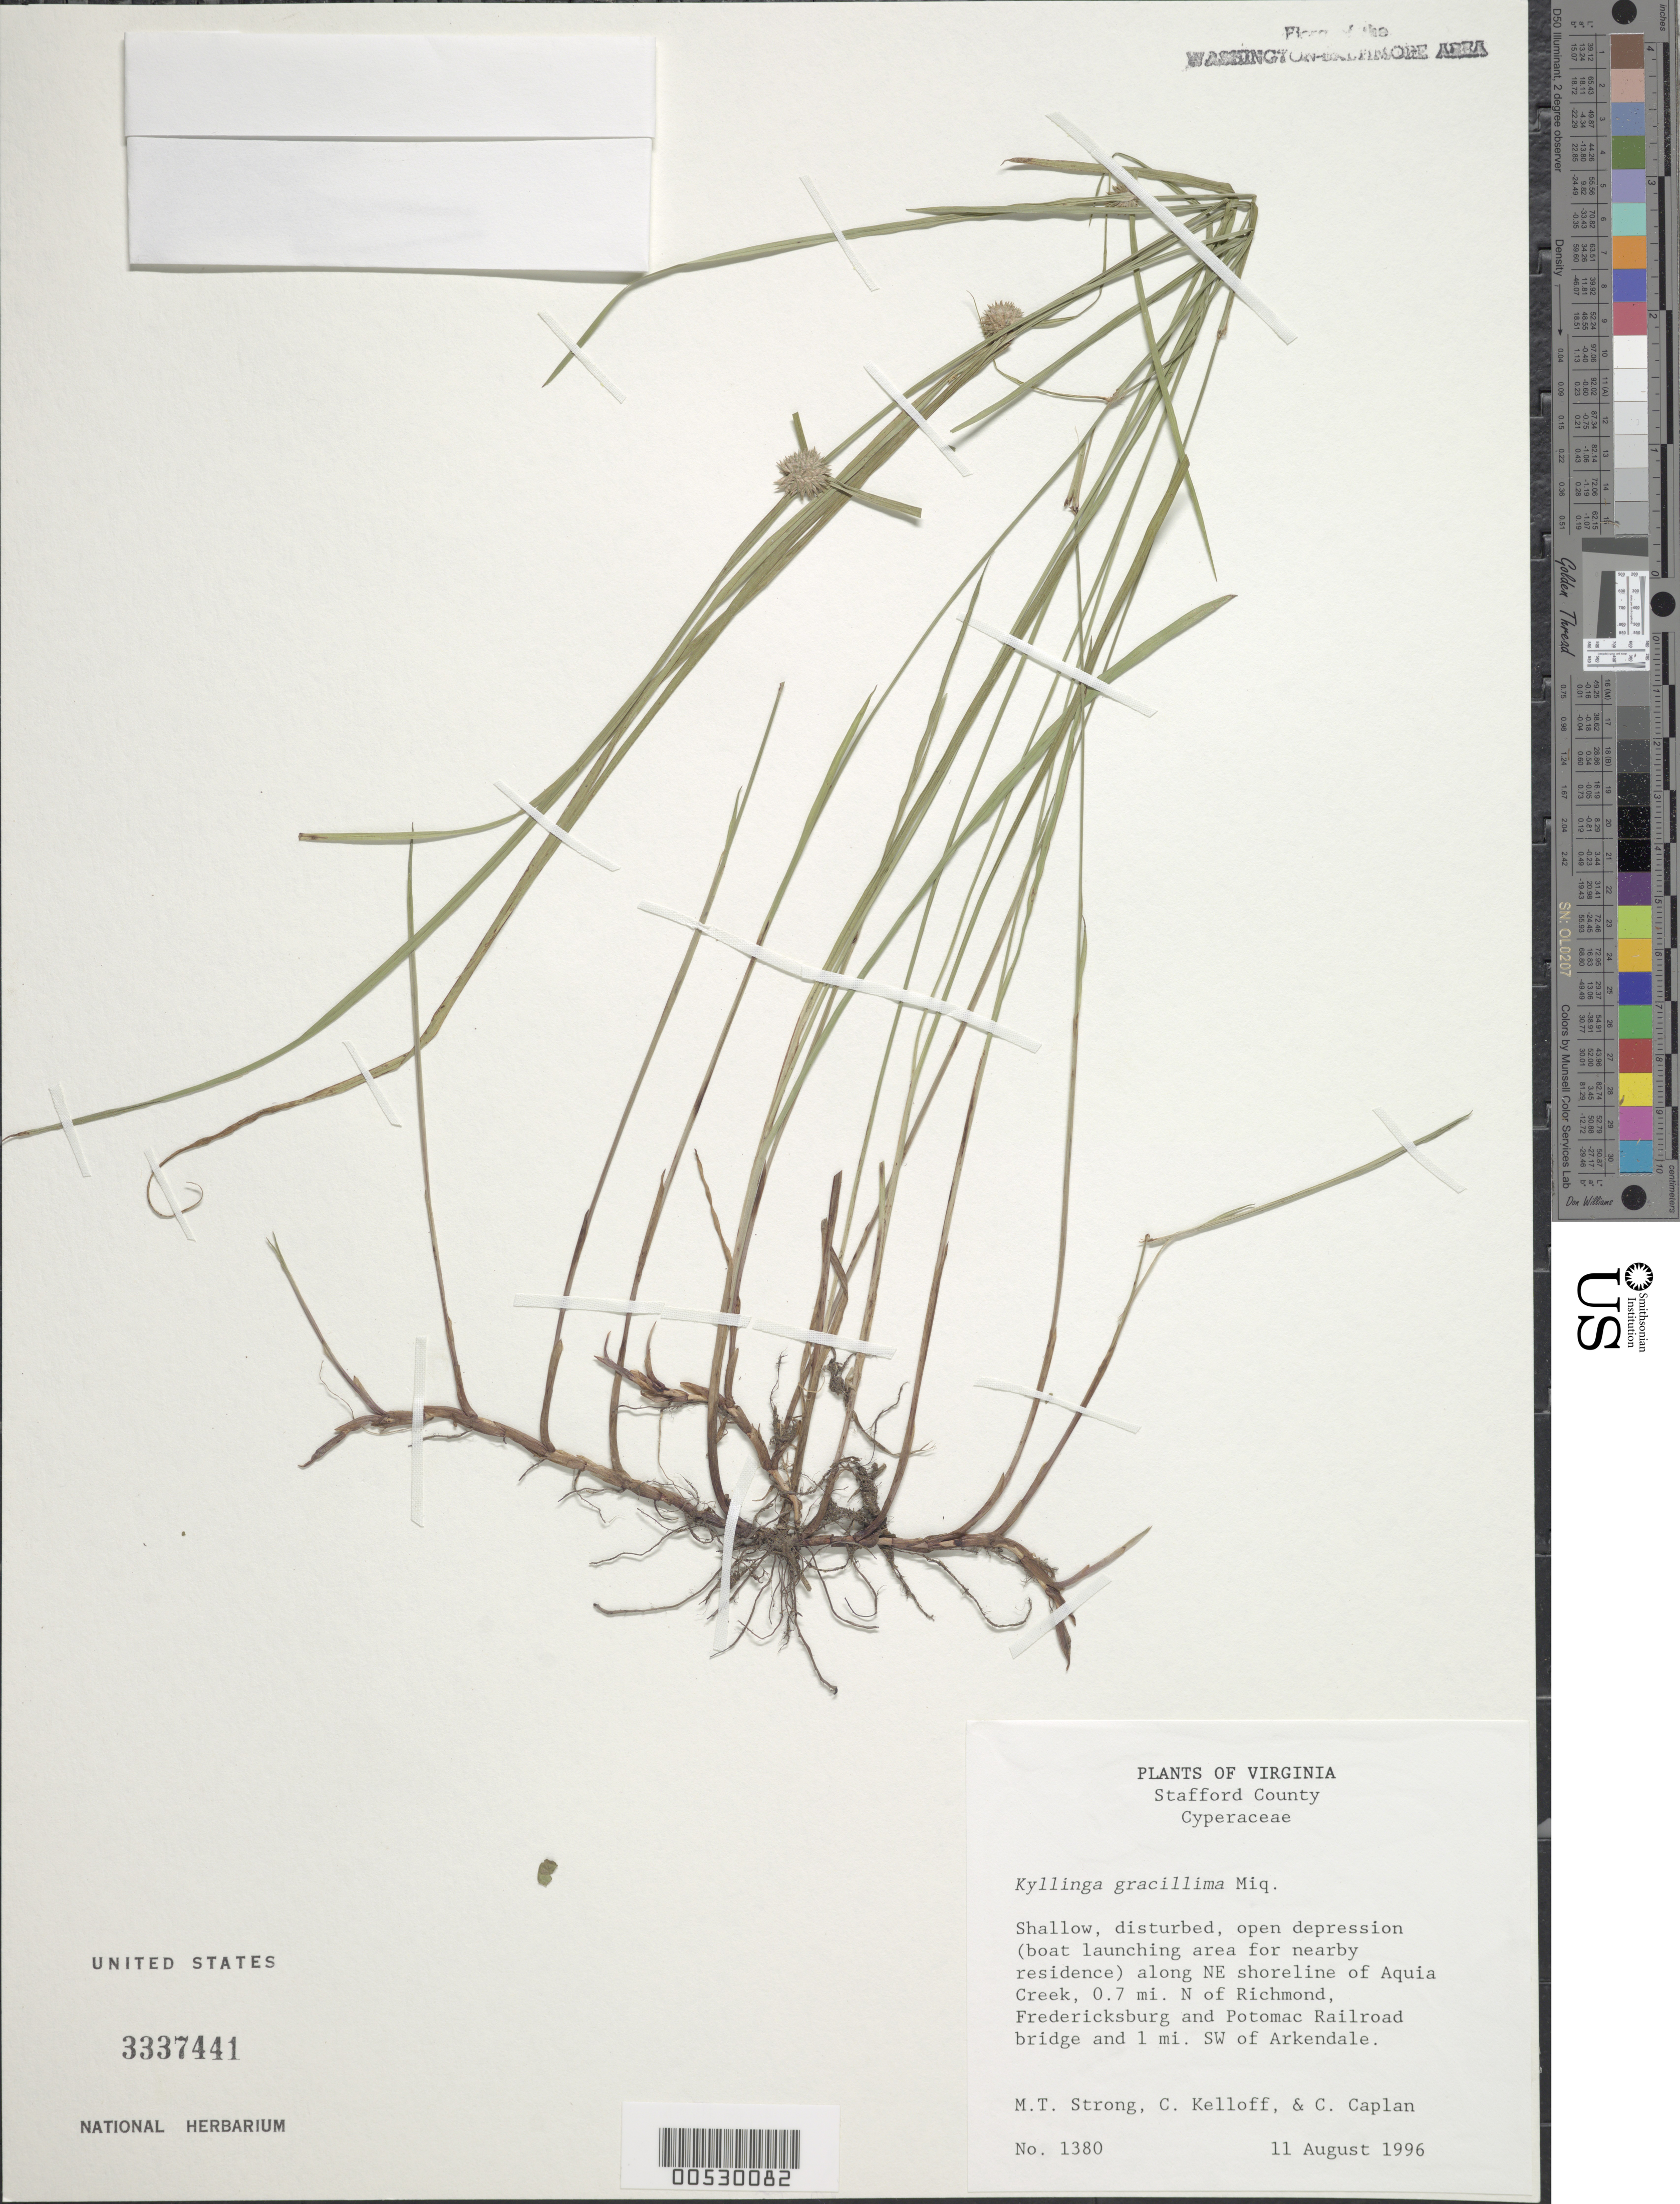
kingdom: Plantae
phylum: Tracheophyta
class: Liliopsida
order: Poales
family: Cyperaceae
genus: Cyperus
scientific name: Cyperus brevifolioides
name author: Thieret & Delahouss.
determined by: Strong, M. T., (US), Smithsonian Institution - National Museum of Natural History (UNITED STATES)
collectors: M. T. Strong, C. L. Kelloff & C. Caplan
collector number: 1380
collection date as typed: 11 Aug 1996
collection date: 1996-08-11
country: United States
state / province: Virginia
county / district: Stafford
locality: NE shoreline of Aquia Creek, N of Richmond, Frederickburg and Potomac Railroad Bridge, SW of Arkendale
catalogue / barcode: US 3337441